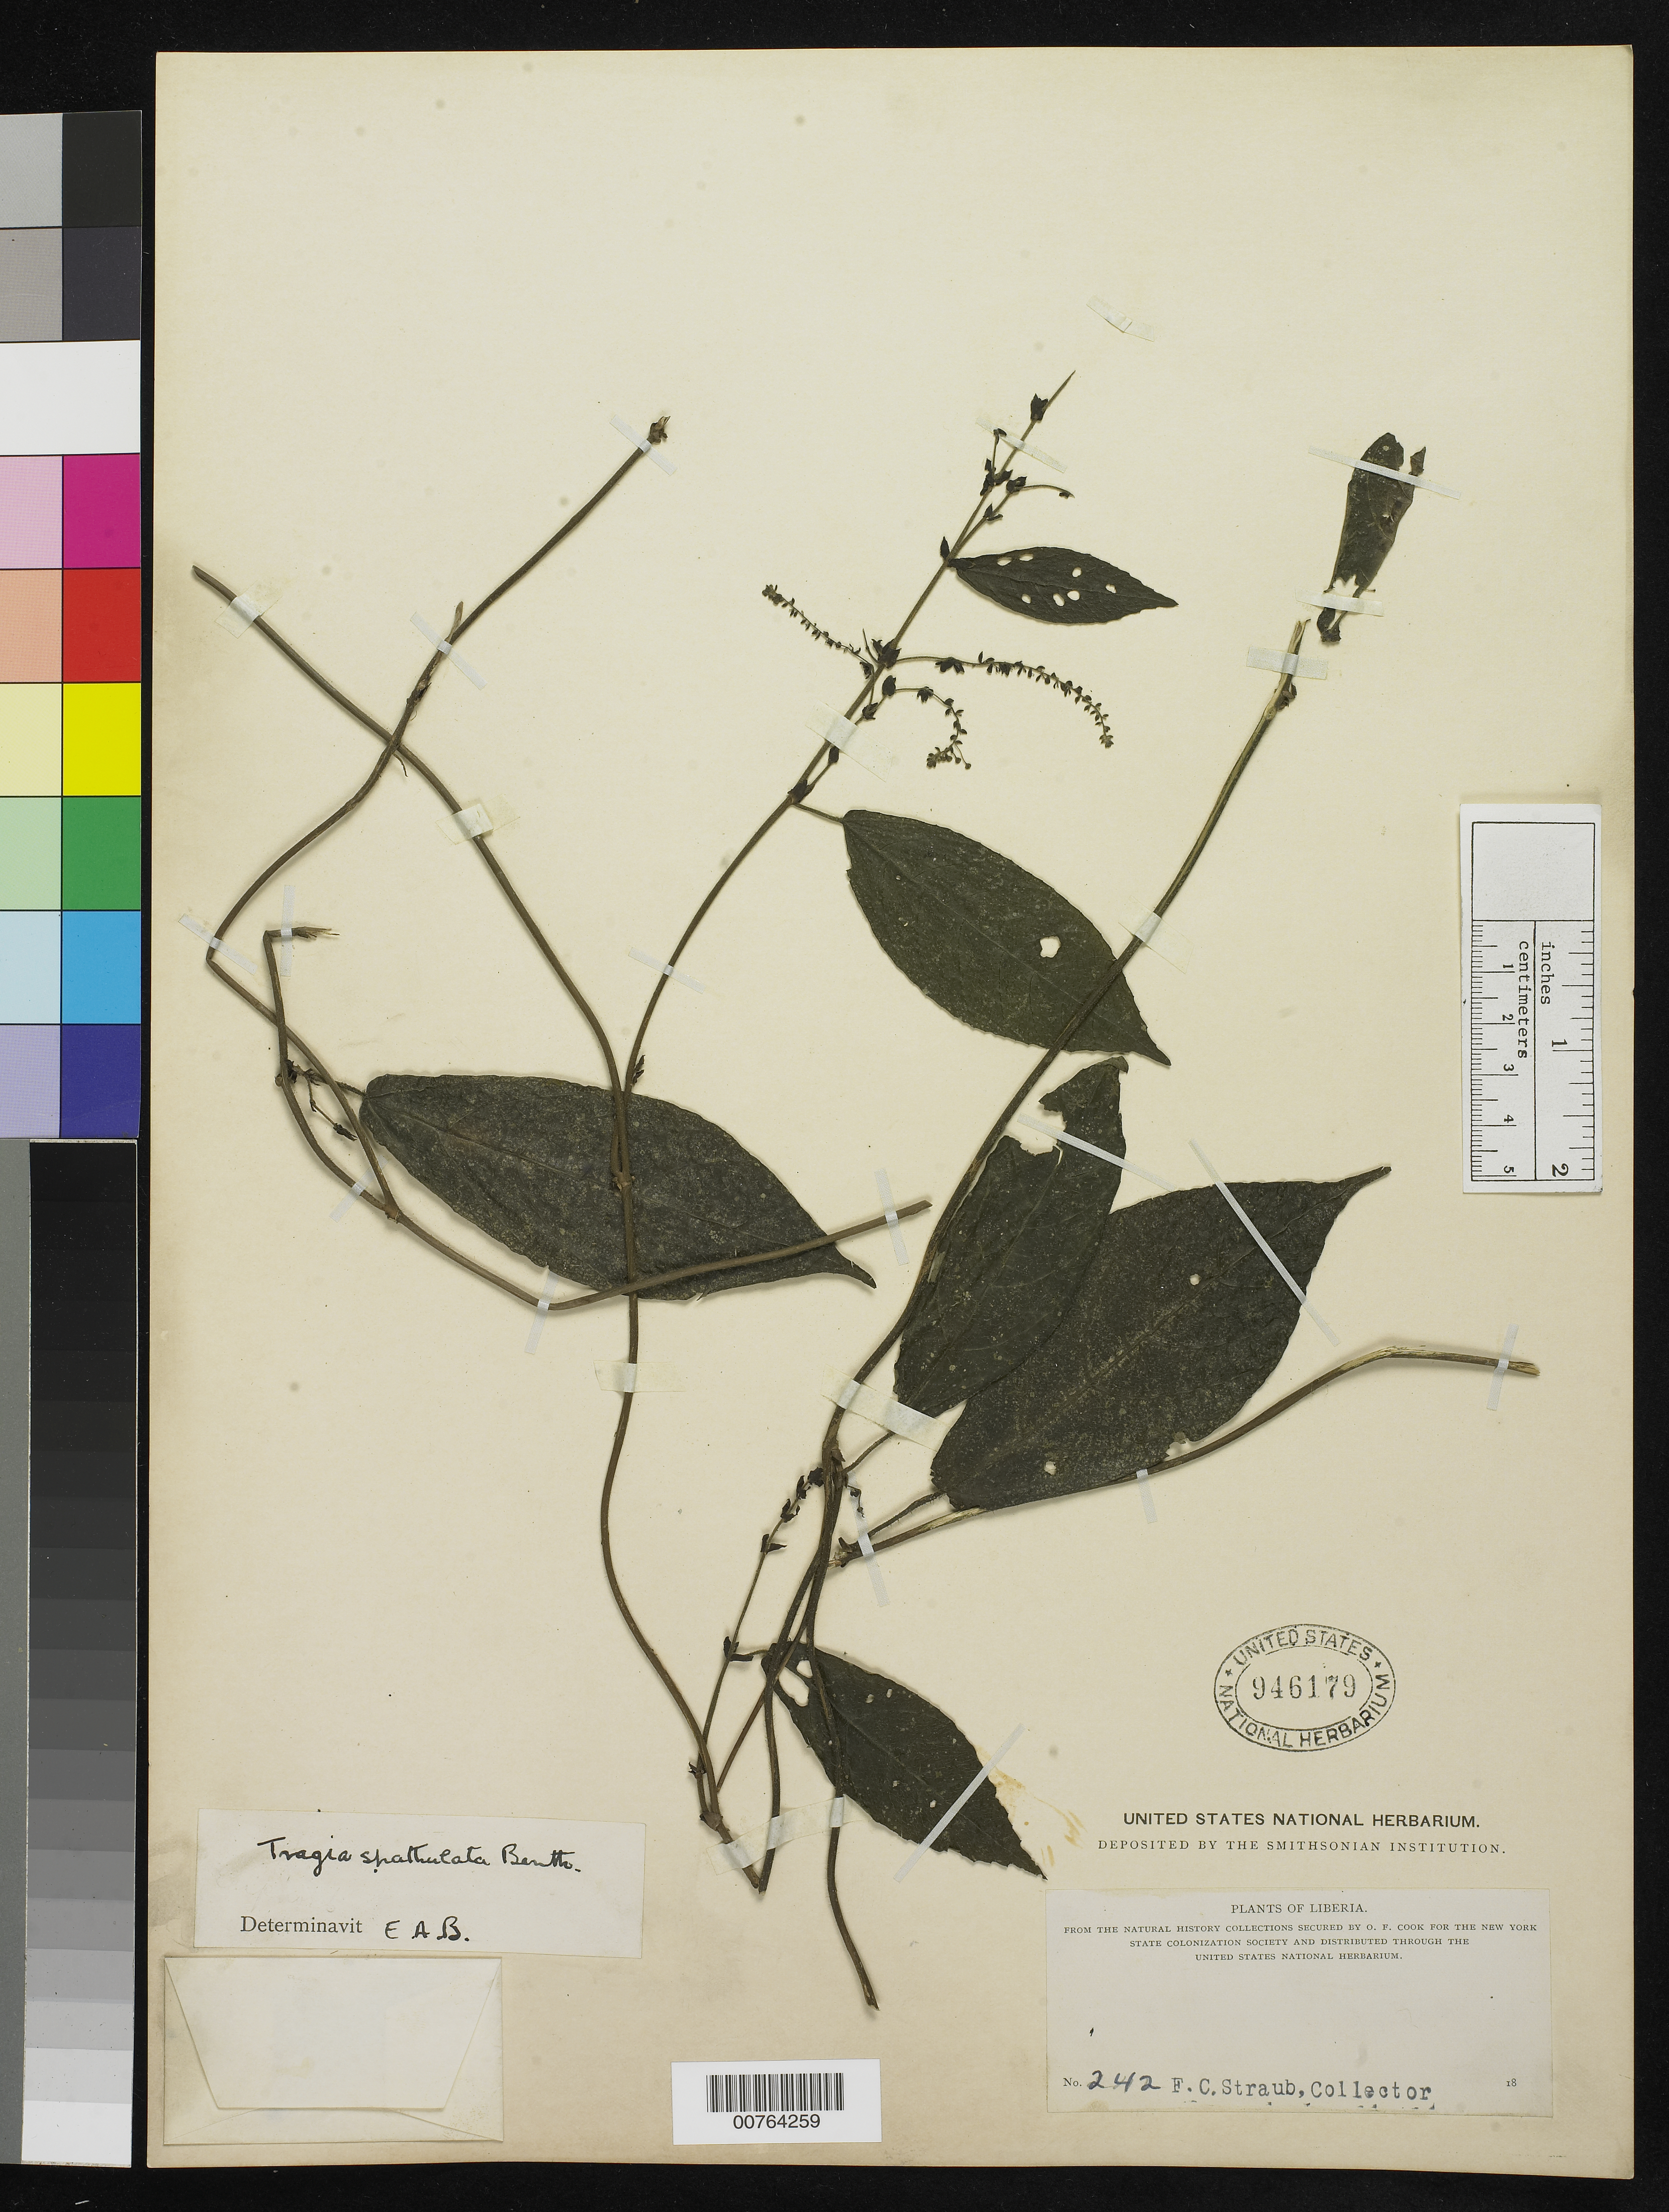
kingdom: Plantae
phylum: Tracheophyta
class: Magnoliopsida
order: Malpighiales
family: Euphorbiaceae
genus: Tragia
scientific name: Tragia spathulata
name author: Benth.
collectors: F. Straub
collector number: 242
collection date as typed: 18--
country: Liberia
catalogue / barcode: US 946179